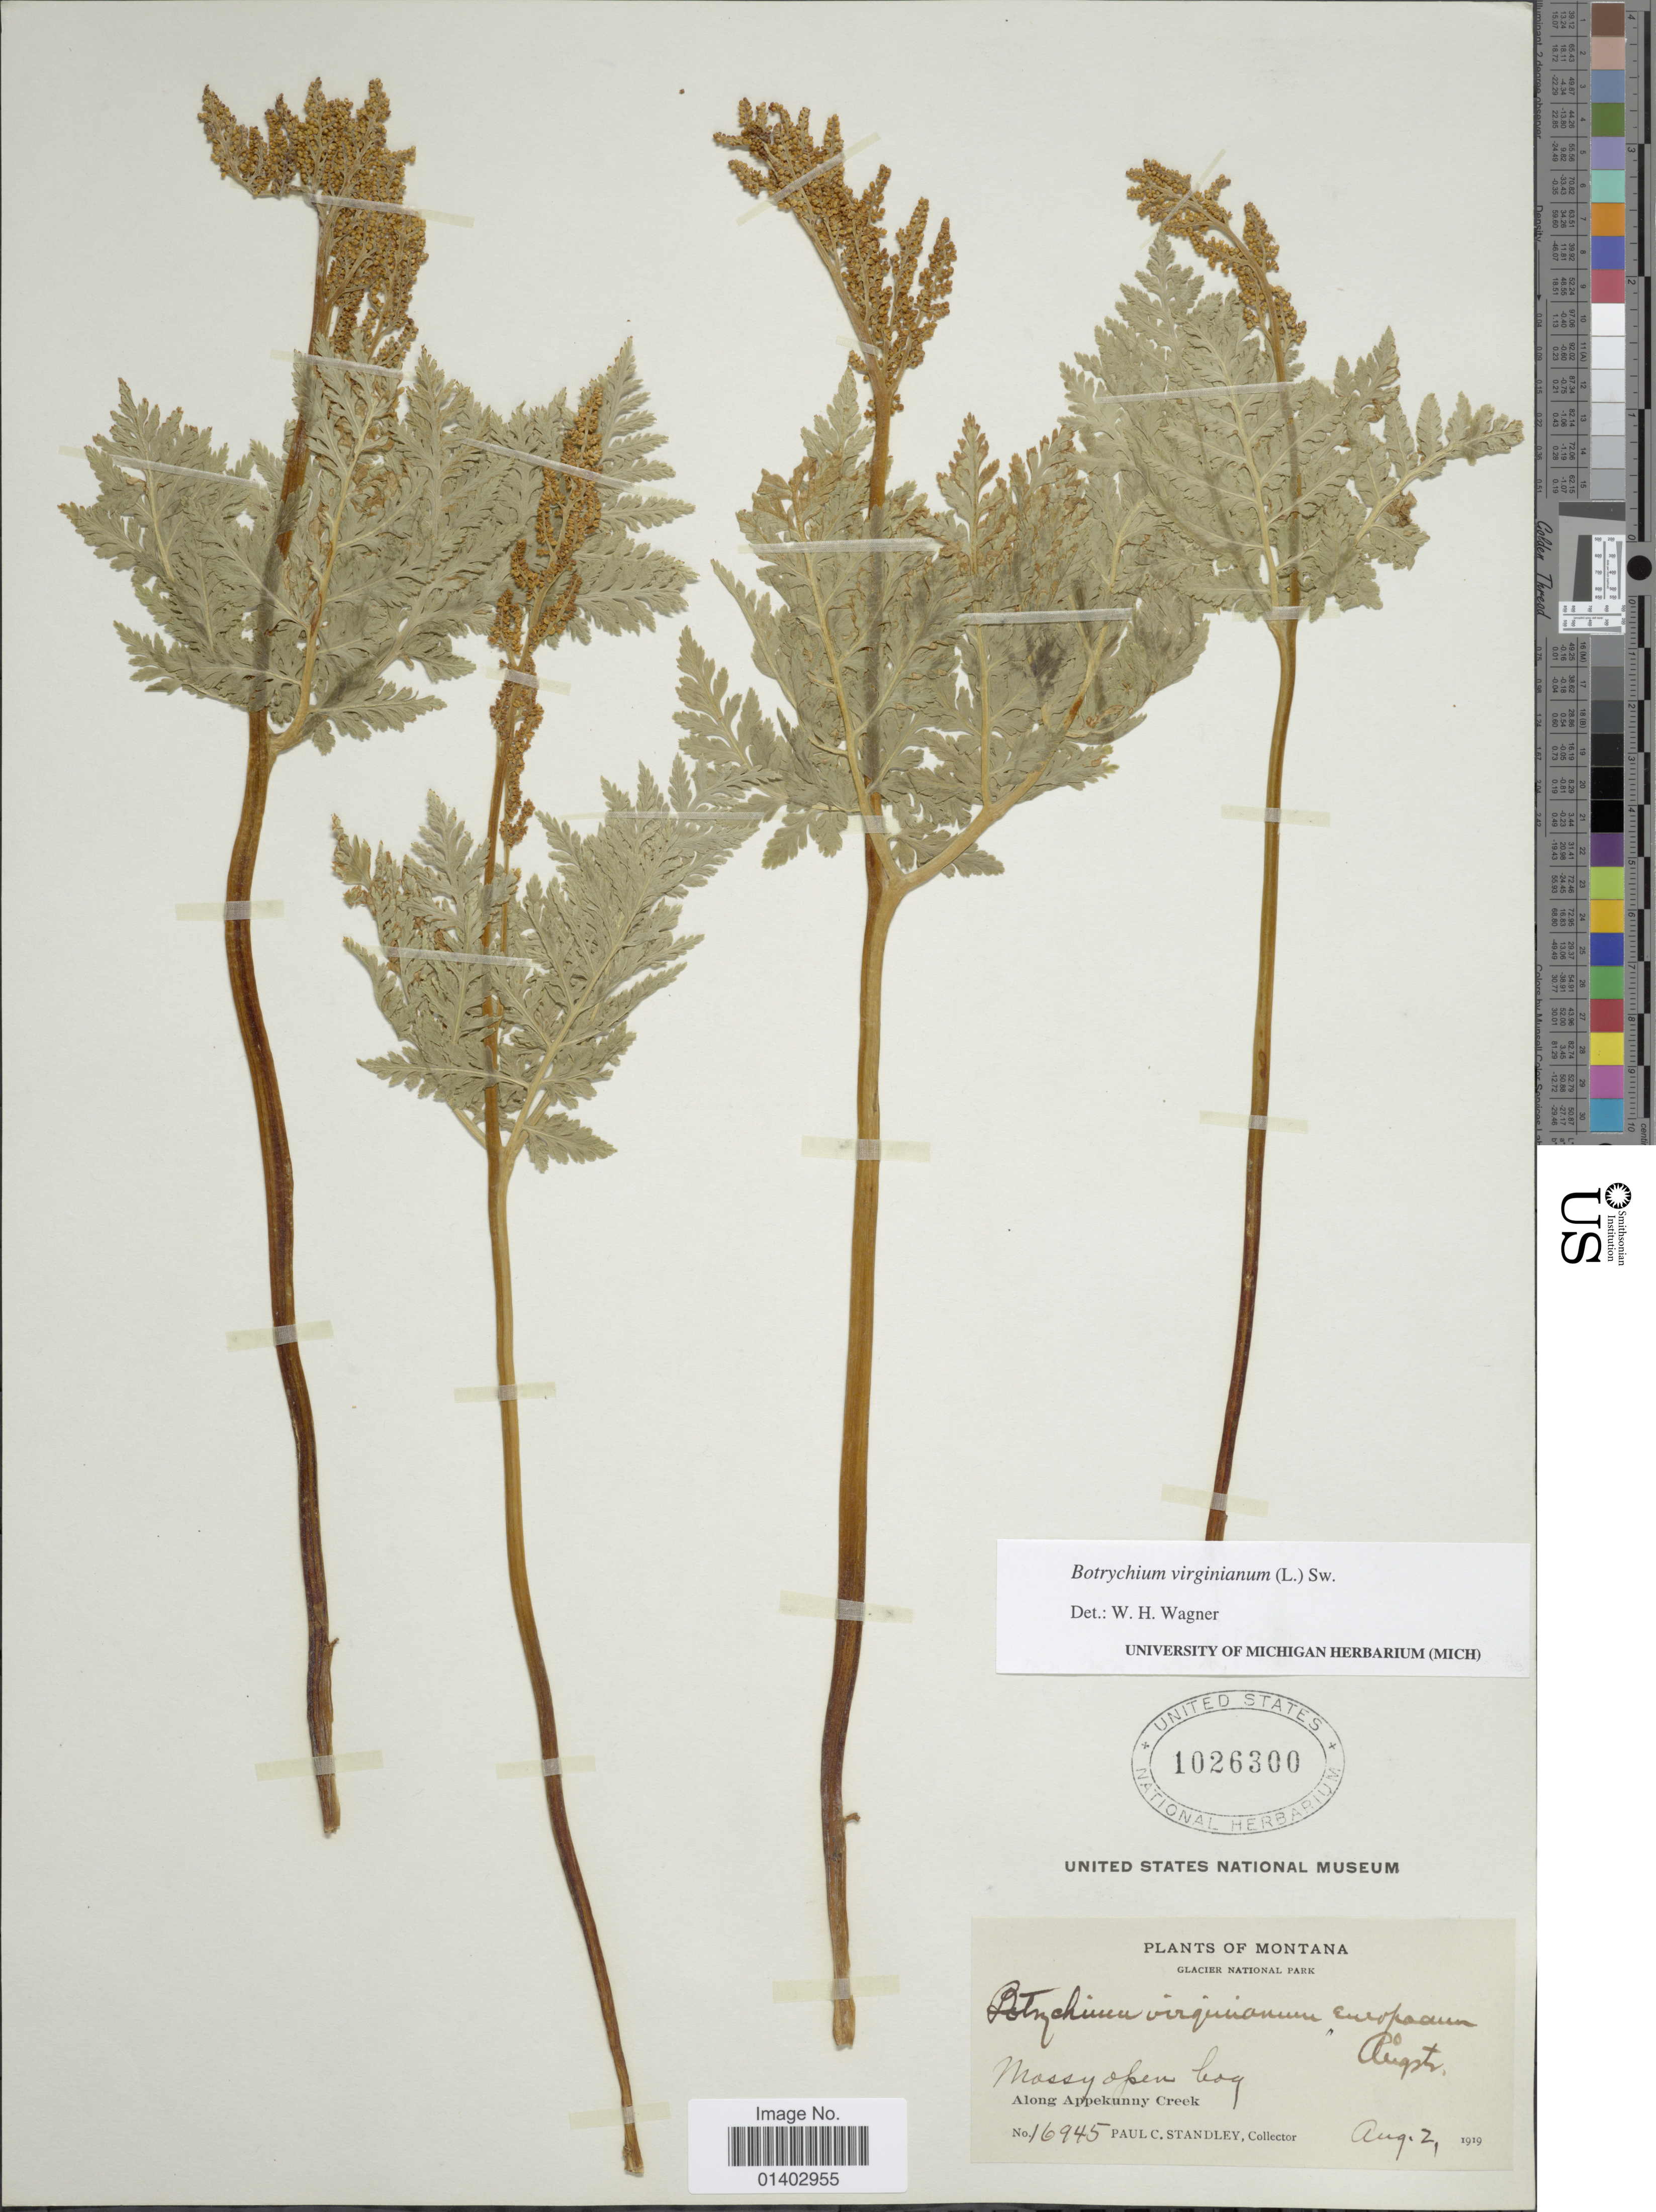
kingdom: Plantae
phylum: Tracheophyta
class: Polypodiopsida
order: Ophioglossales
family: Ophioglossaceae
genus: Botrychium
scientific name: Botrychium virginianum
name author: (L.) Sw.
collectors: P. C. Standley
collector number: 16945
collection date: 1919-08-02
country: United States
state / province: Montana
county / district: Glacier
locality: Glacier National Park, along Appekunny Creek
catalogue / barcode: US 1026300